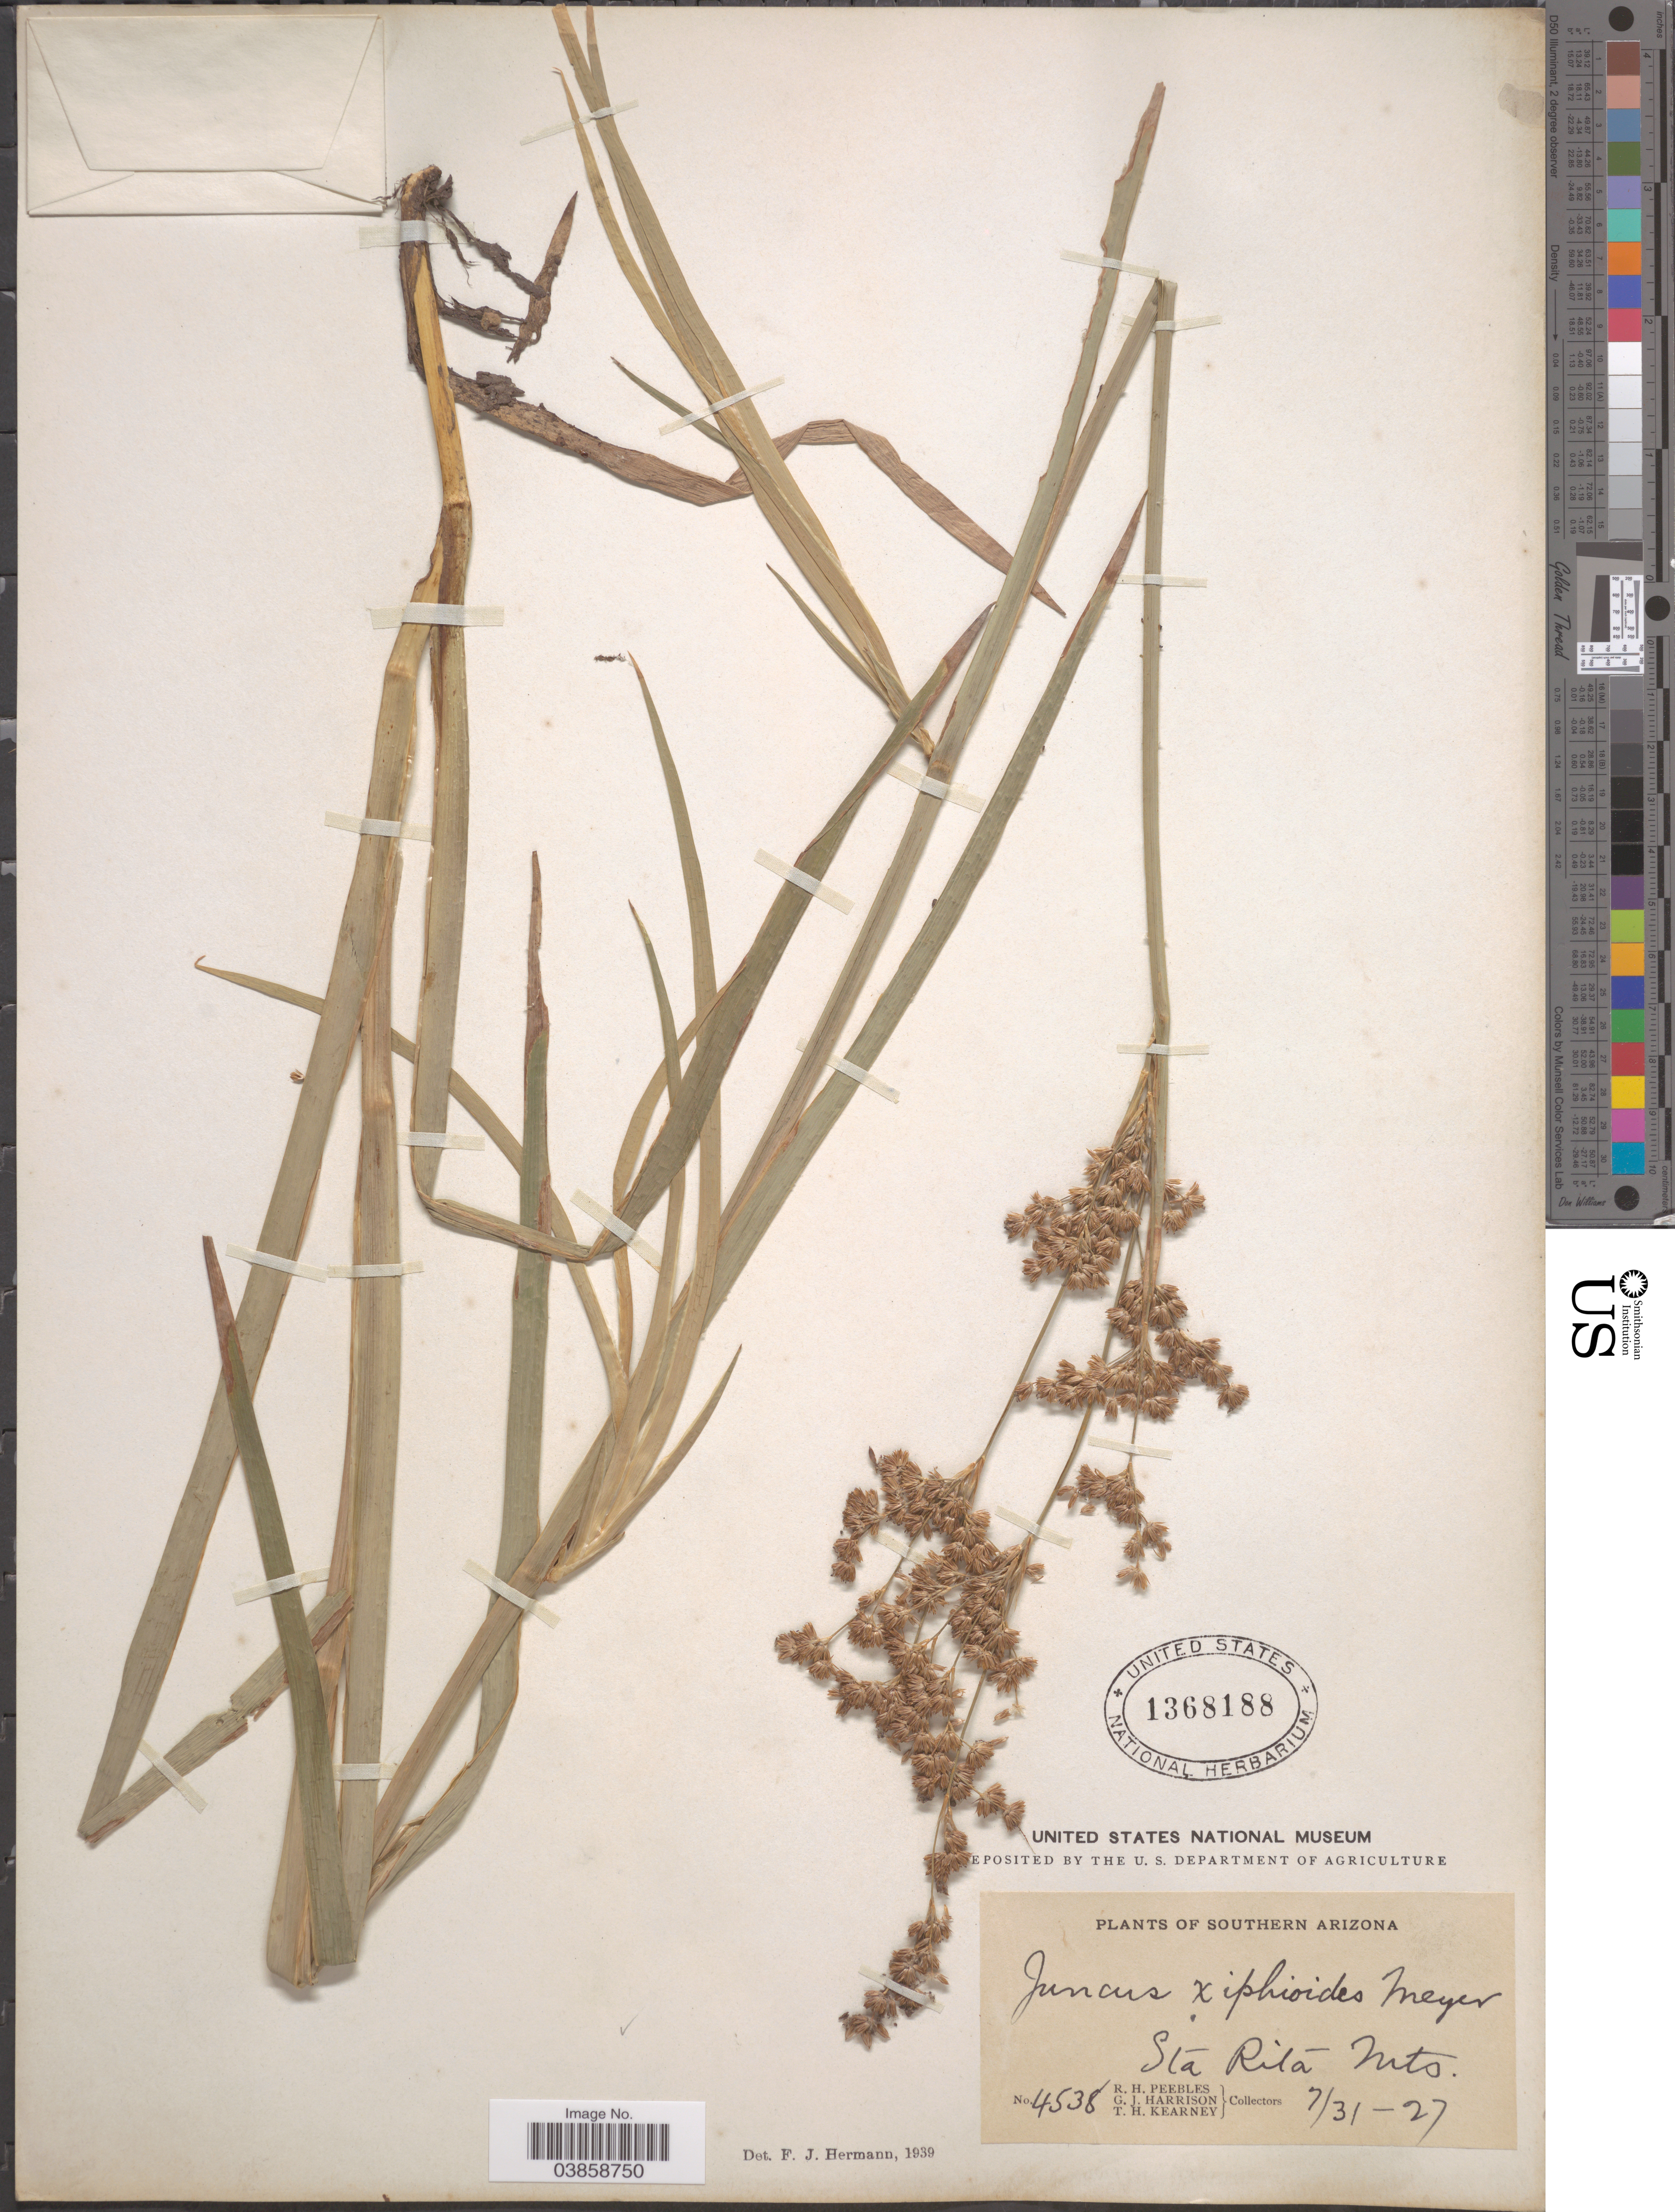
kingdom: Plantae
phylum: Tracheophyta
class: Liliopsida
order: Poales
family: Juncaceae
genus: Juncus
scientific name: Juncus xiphioides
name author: E. Mey.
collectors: R. H. Peebles, G. J. Harrison & T. H. Kearney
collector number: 4538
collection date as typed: Transcribed d/m/y: 31/7/27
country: United States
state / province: Arizona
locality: Southern Arizona. Sta Rita Mts.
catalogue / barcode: US 1368188